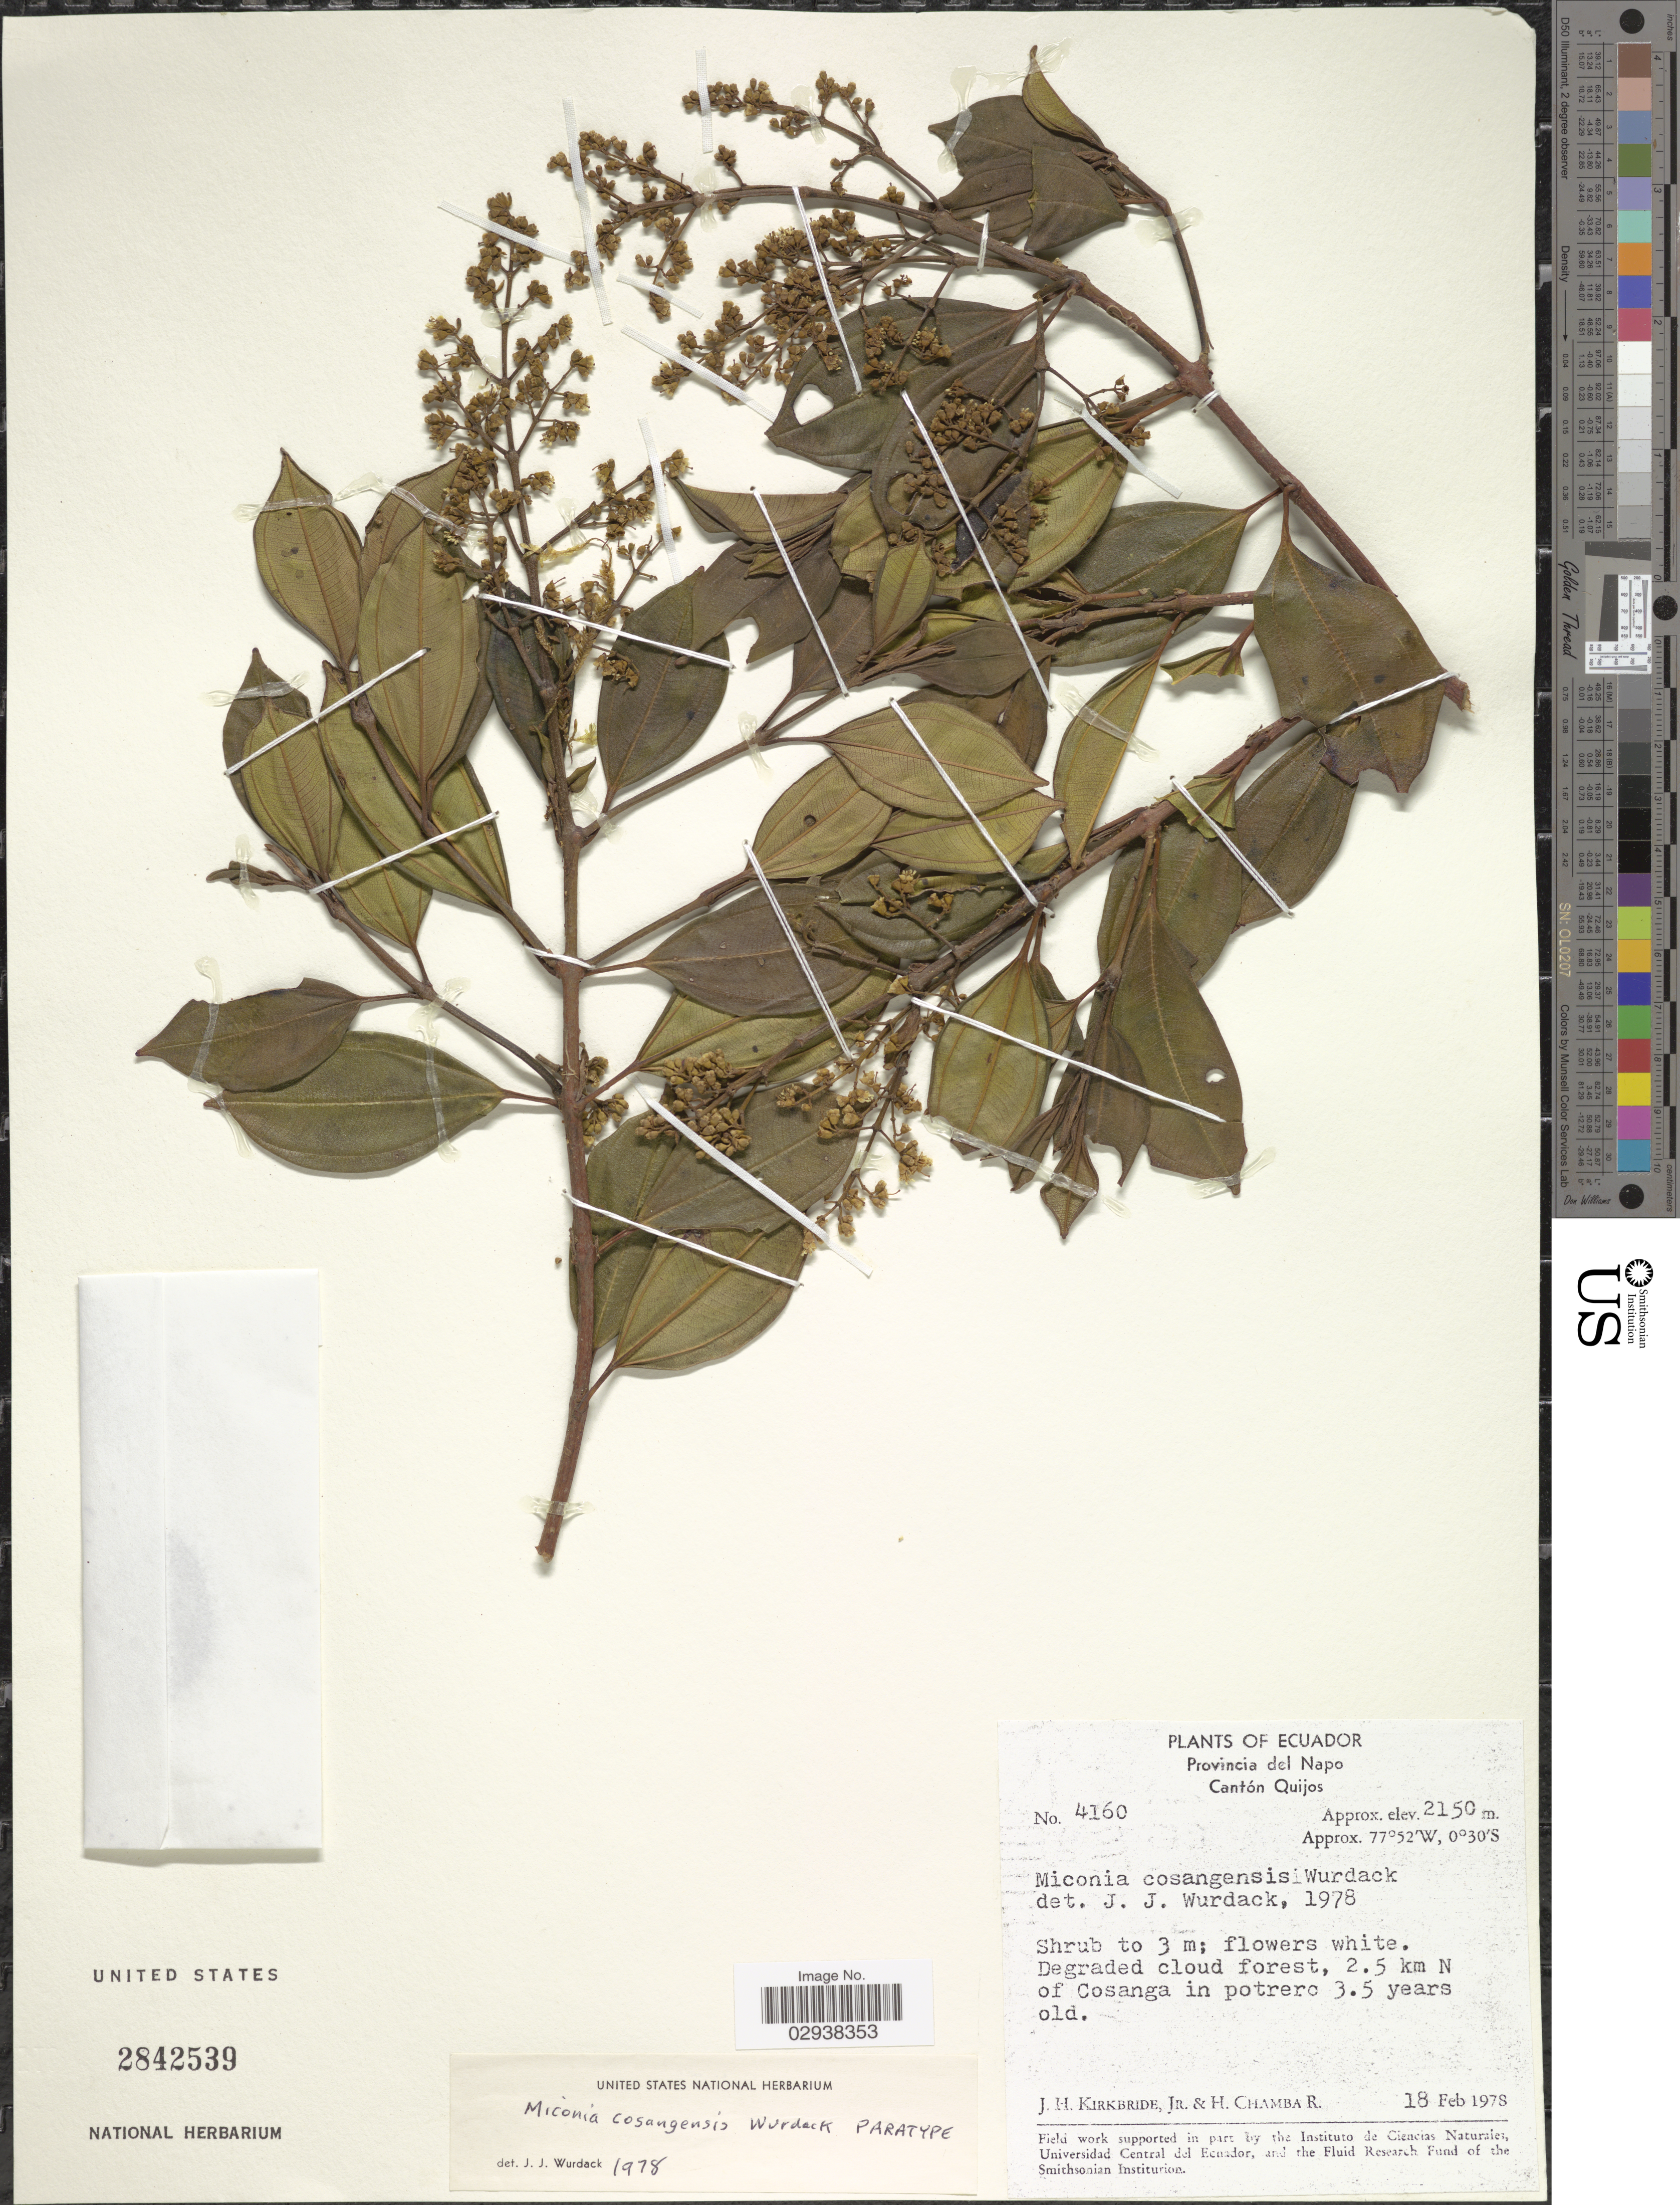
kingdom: Plantae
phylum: Tracheophyta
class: Magnoliopsida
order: Myrtales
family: Melastomataceae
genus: Miconia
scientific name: Miconia cosangensis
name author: Wurdack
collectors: J. H. Kirkbride & H. Chamba R.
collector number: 4160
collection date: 1978-02-18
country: Ecuador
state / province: Napo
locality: Provincia del Napo, Cantón Quijos, 2.5 km N of Cosanga in potrero 3.5 years old.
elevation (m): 2150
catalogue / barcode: US 2842539